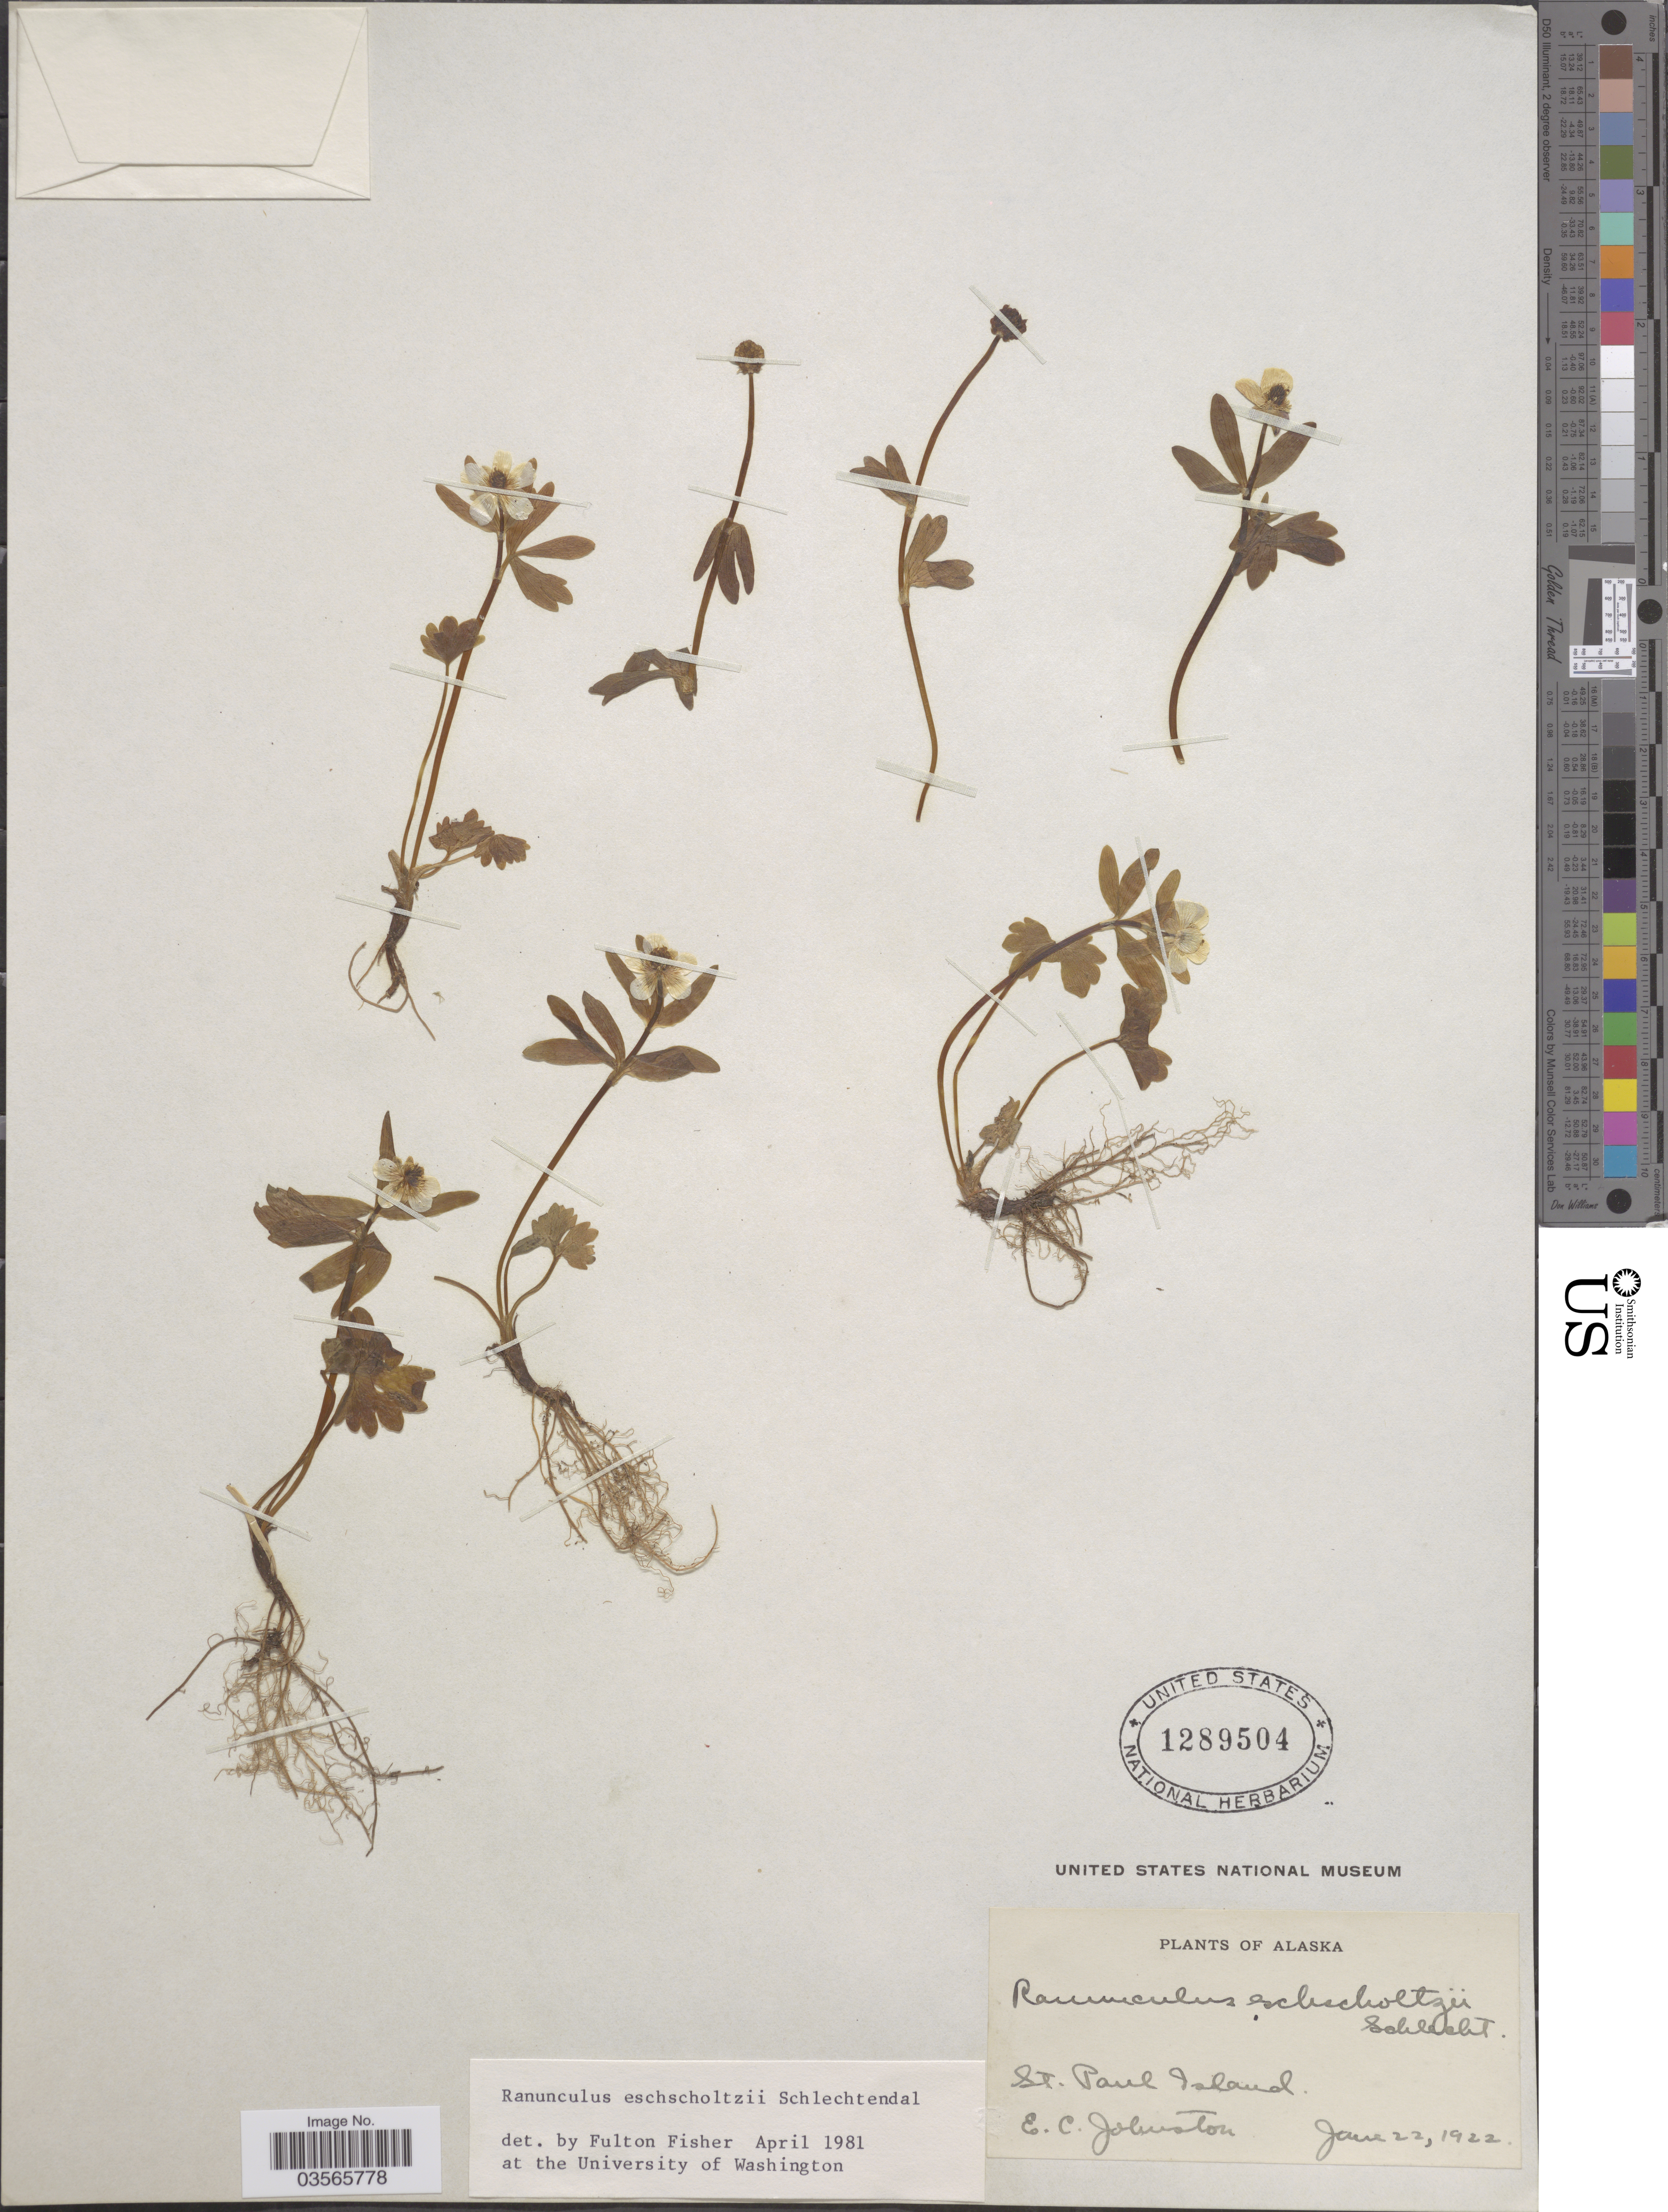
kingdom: Plantae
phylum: Tracheophyta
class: Magnoliopsida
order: Ranunculales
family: Ranunculaceae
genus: Ranunculus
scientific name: Ranunculus eschscholtzii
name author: Schltdl.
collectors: E. C. Johnston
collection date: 1922-06-22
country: United States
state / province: Alaska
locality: St. Paul Island.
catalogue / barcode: US 1289504